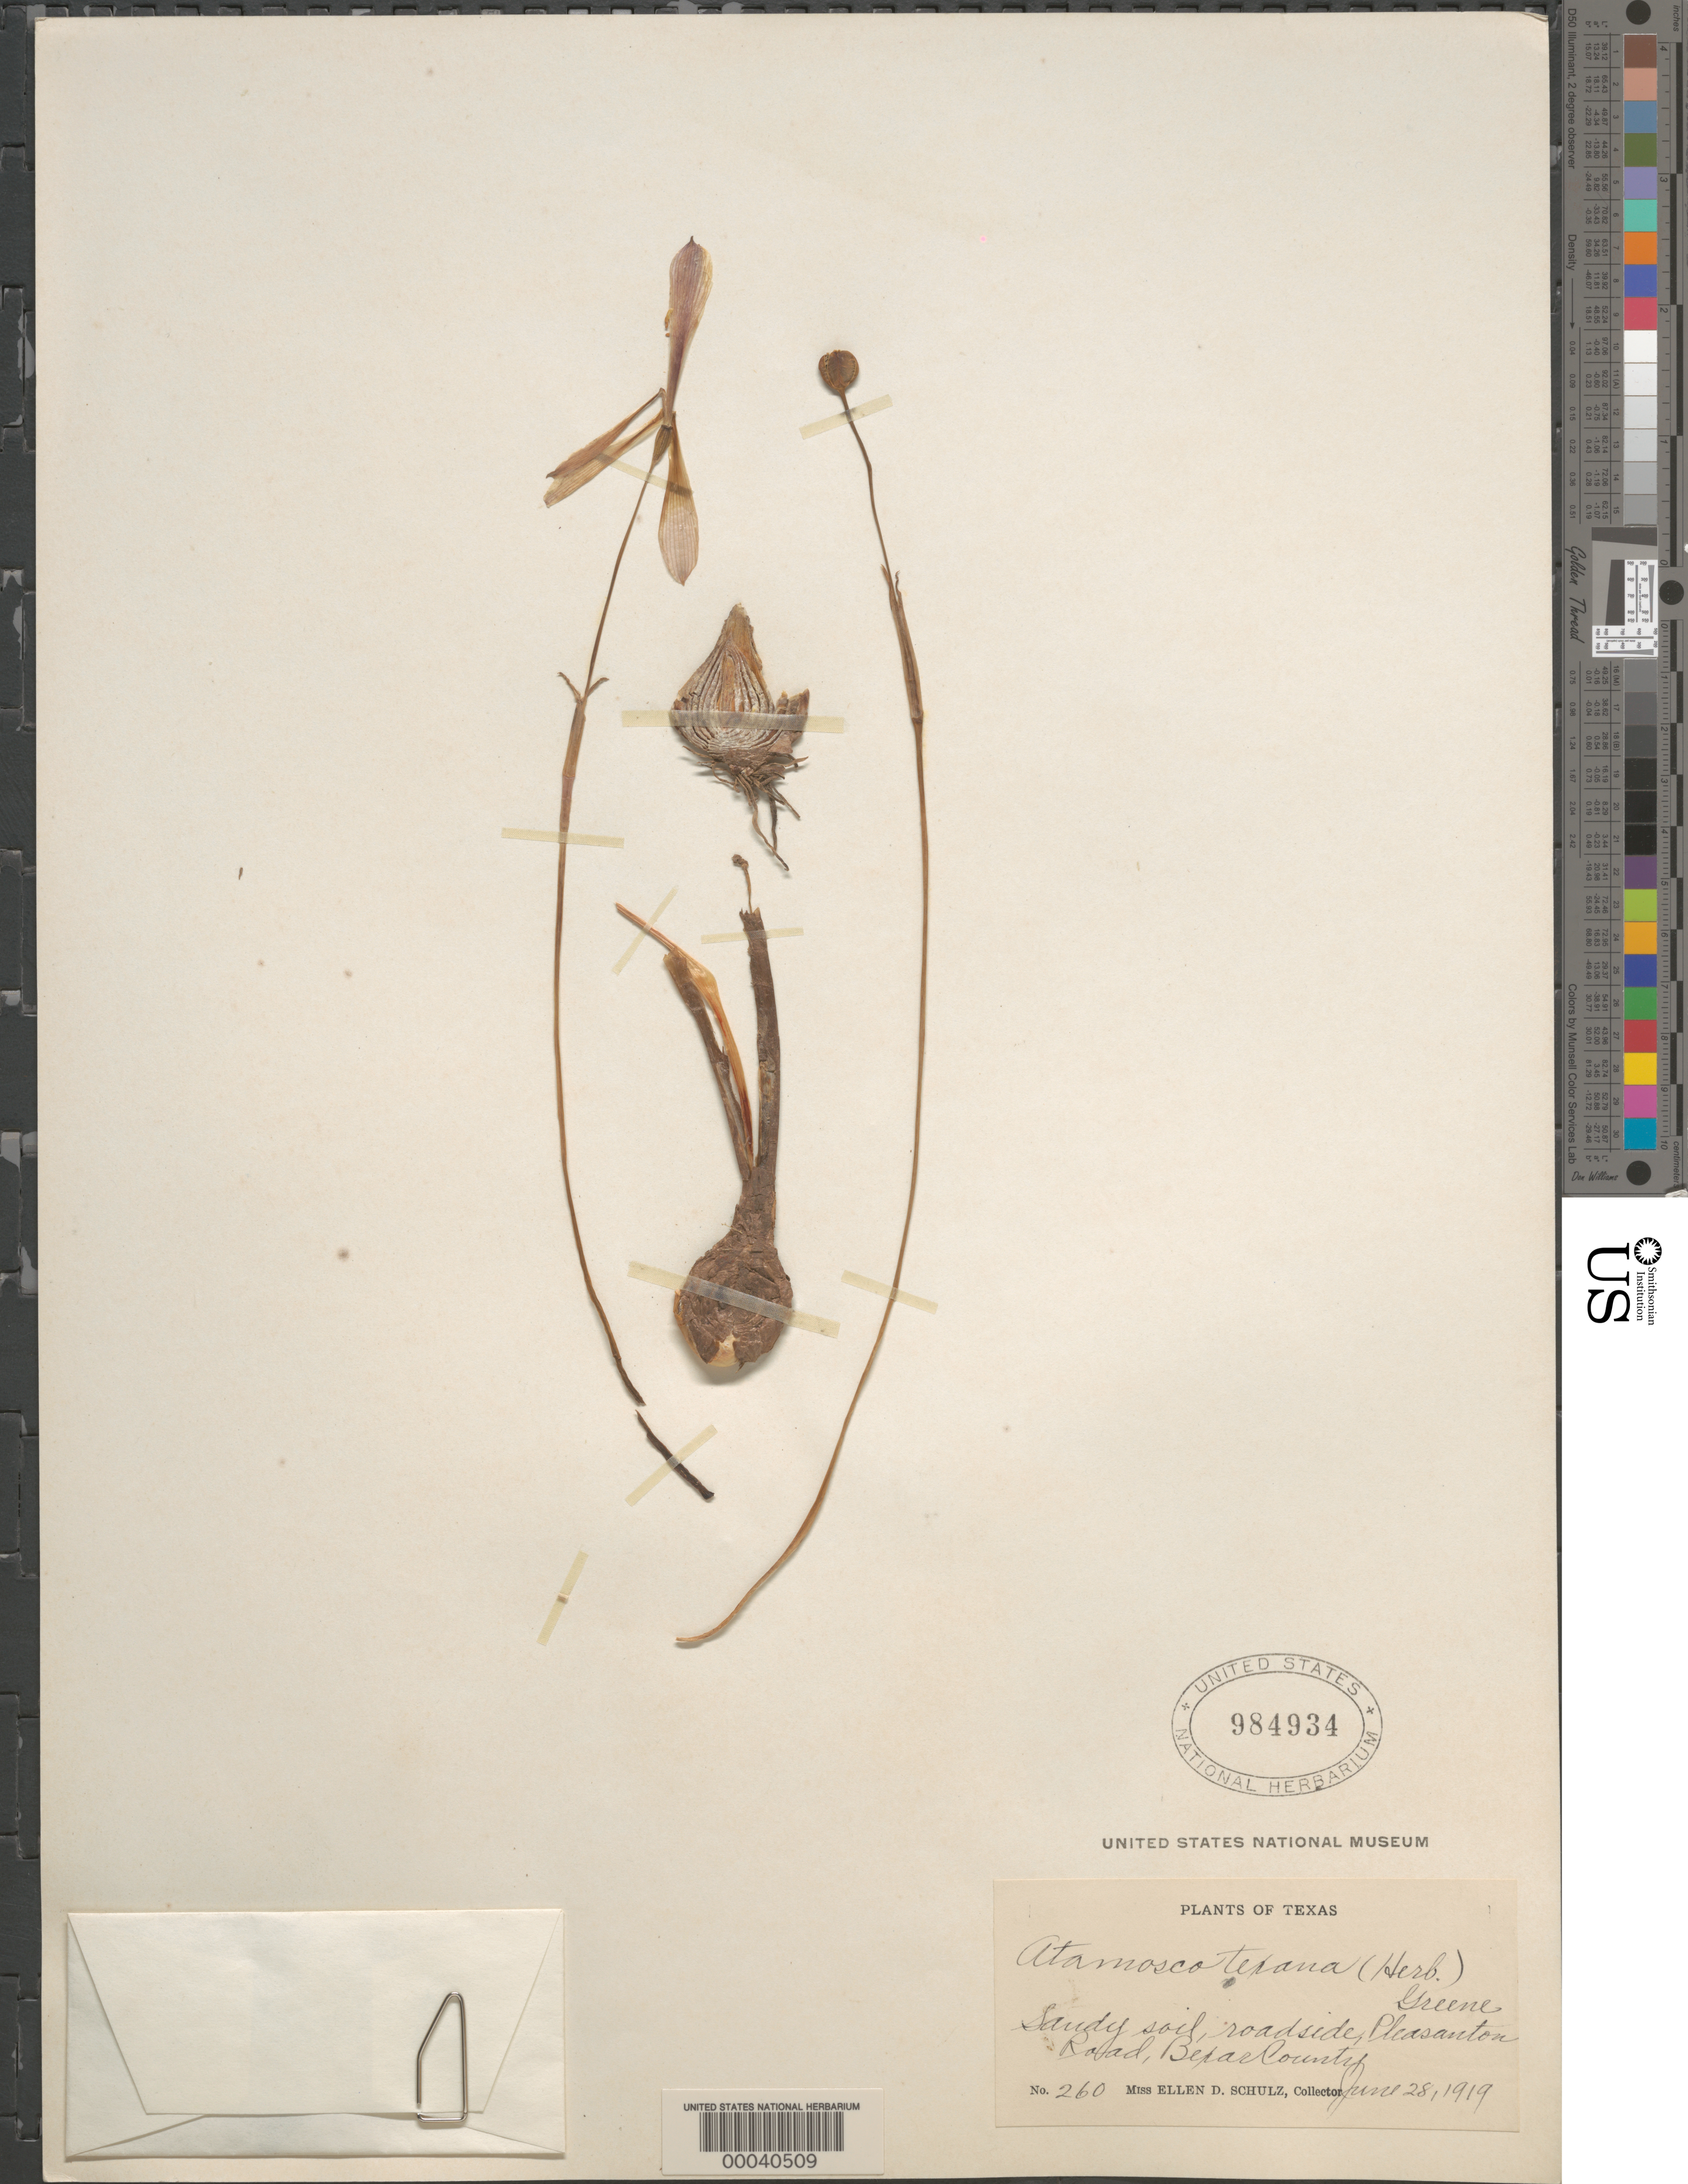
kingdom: Plantae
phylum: Tracheophyta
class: Liliopsida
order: Asparagales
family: Amaryllidaceae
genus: Zephyranthes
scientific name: Zephyranthes tubispatha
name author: (L'Hér.) Hub.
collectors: E. D. Schulz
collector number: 260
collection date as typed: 28 Jun 1919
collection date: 1919-06-28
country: United States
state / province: Texas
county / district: Bexar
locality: Pleasanton road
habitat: Sandy soil, roadside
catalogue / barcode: US 984934